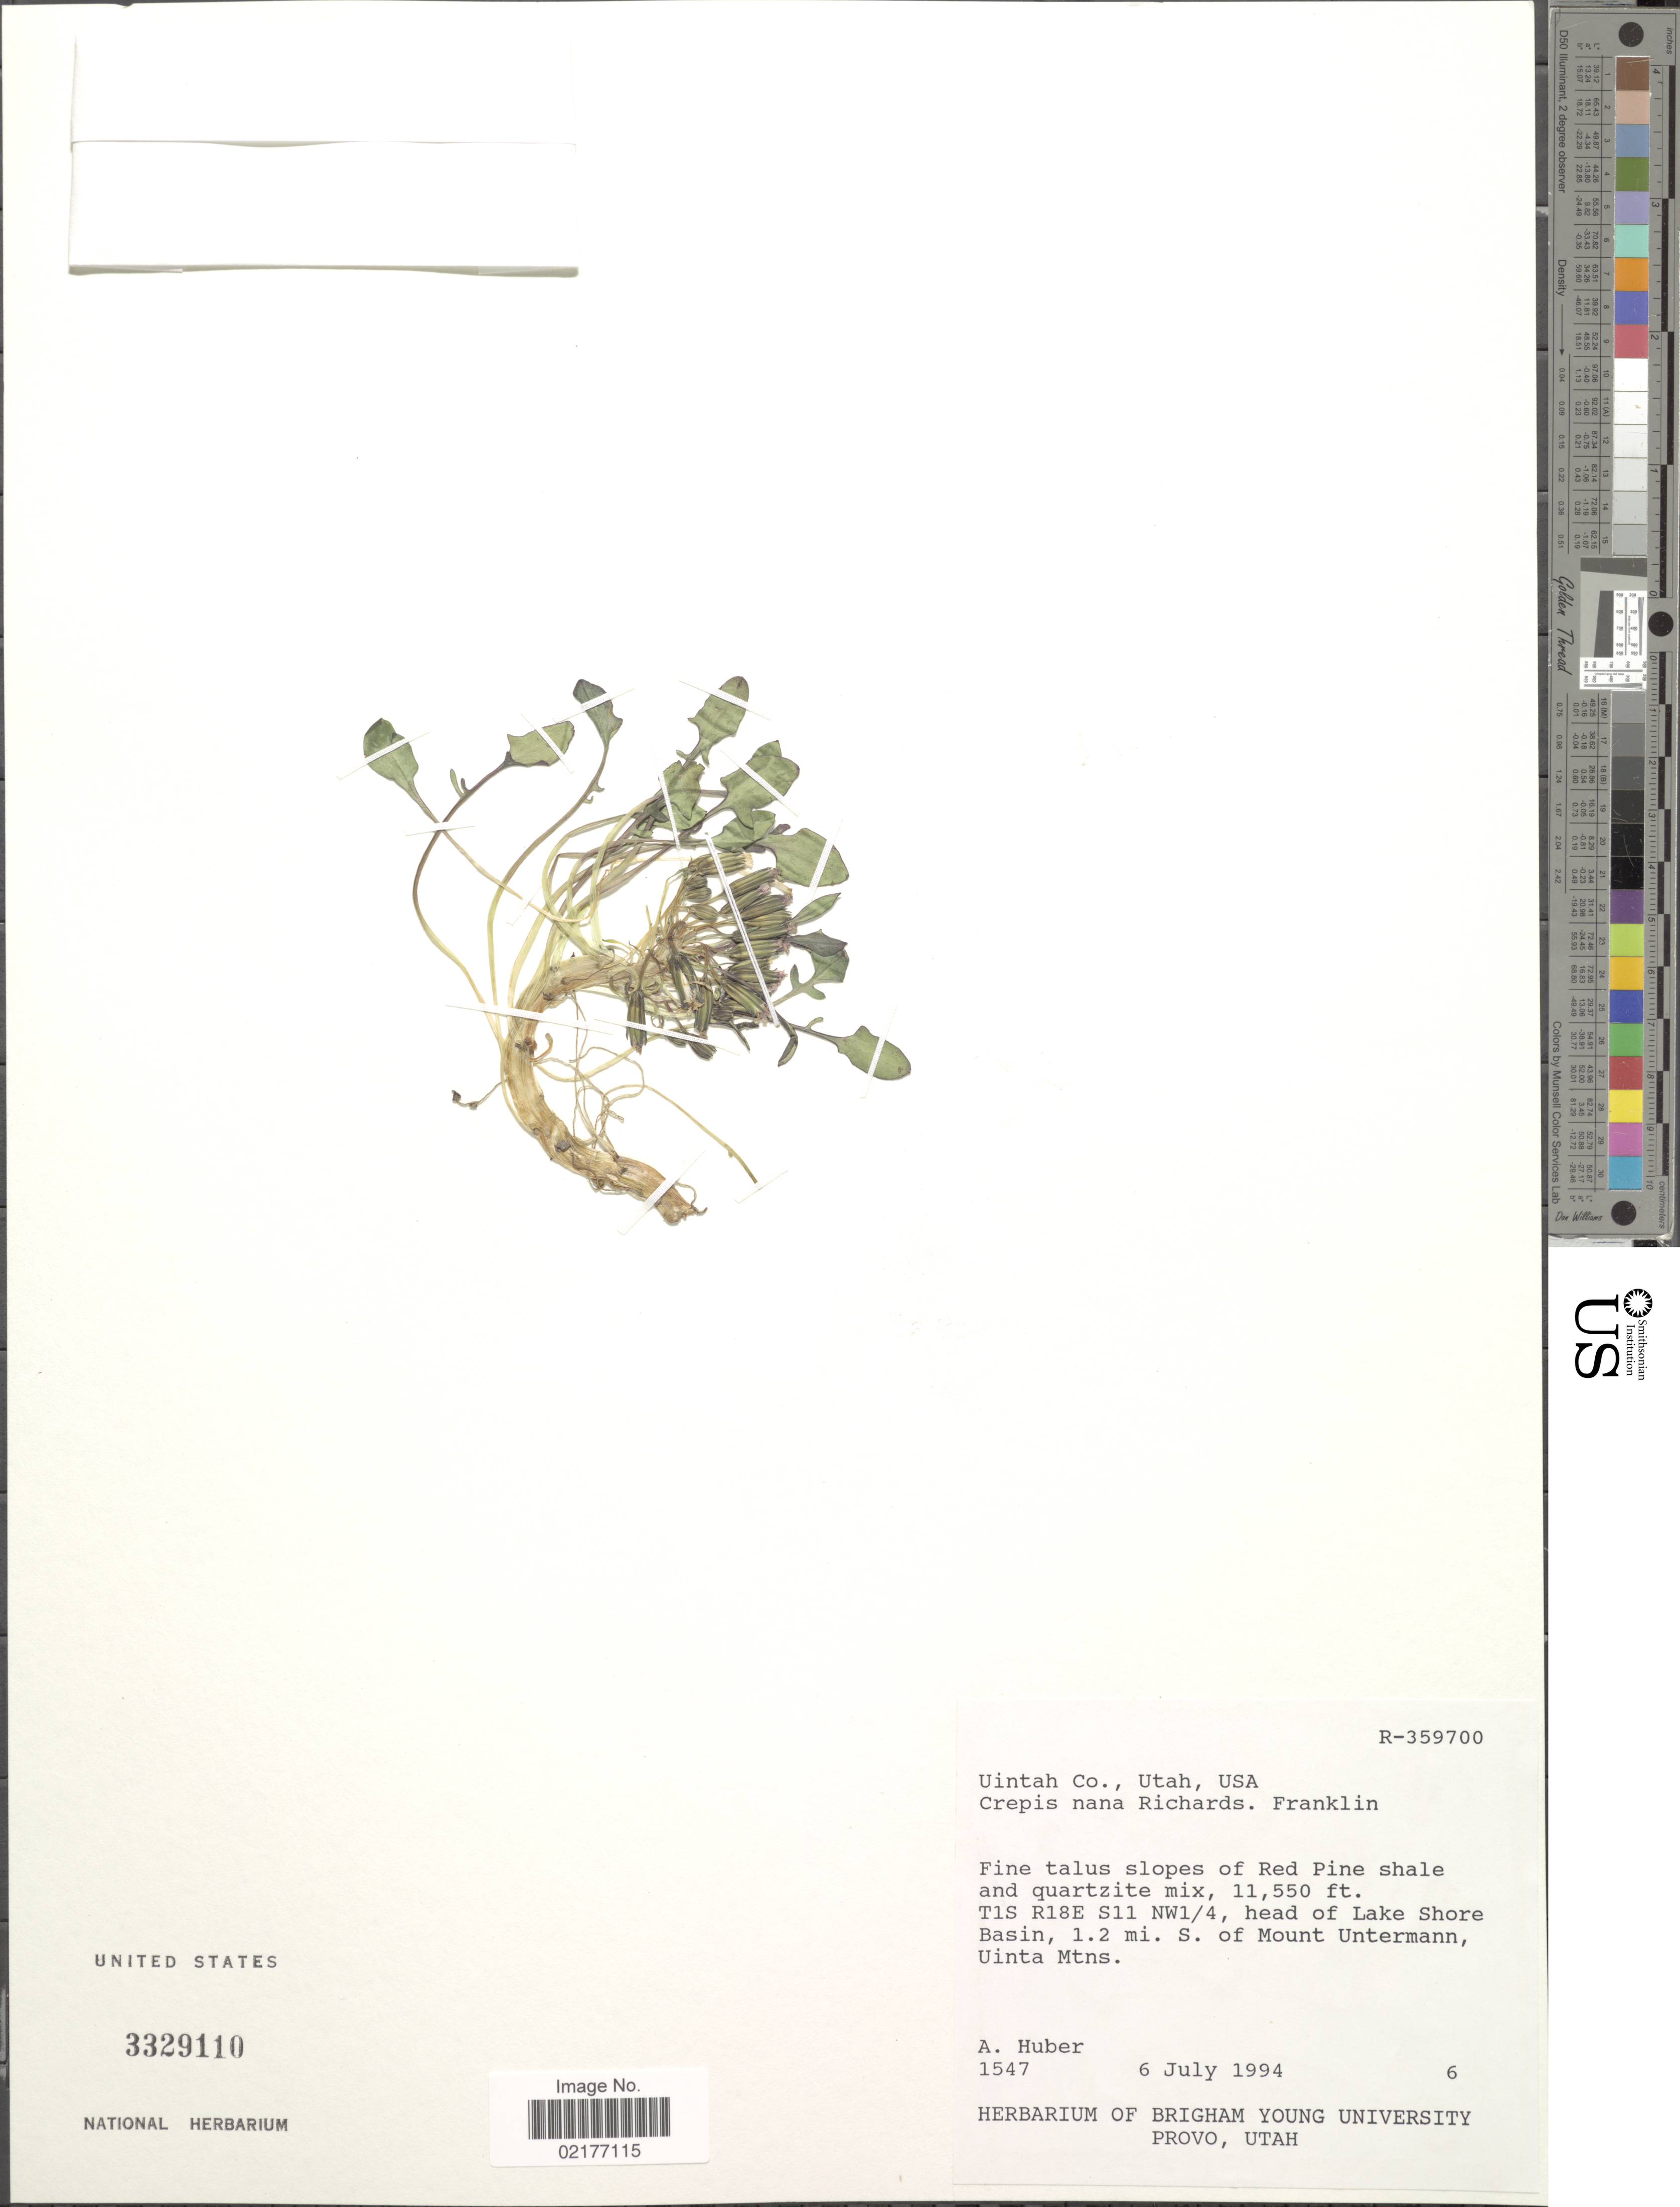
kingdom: Plantae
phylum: Tracheophyta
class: Magnoliopsida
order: Asterales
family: Asteraceae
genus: Askellia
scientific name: Askellia pygmaea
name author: (Ledeb.) Sennikov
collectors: A. Huber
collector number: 1547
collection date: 1994-07-06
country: United States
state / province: Utah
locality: Uintah Co., Utah, Fine talus slopes of Red Pine shale and quartzite, T1S R18E S11 NW ¼ , head of Lake Shore Basin, 1.2 mi. S. of Mount Untermann, Uinta Mtns.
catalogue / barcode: US 3329110